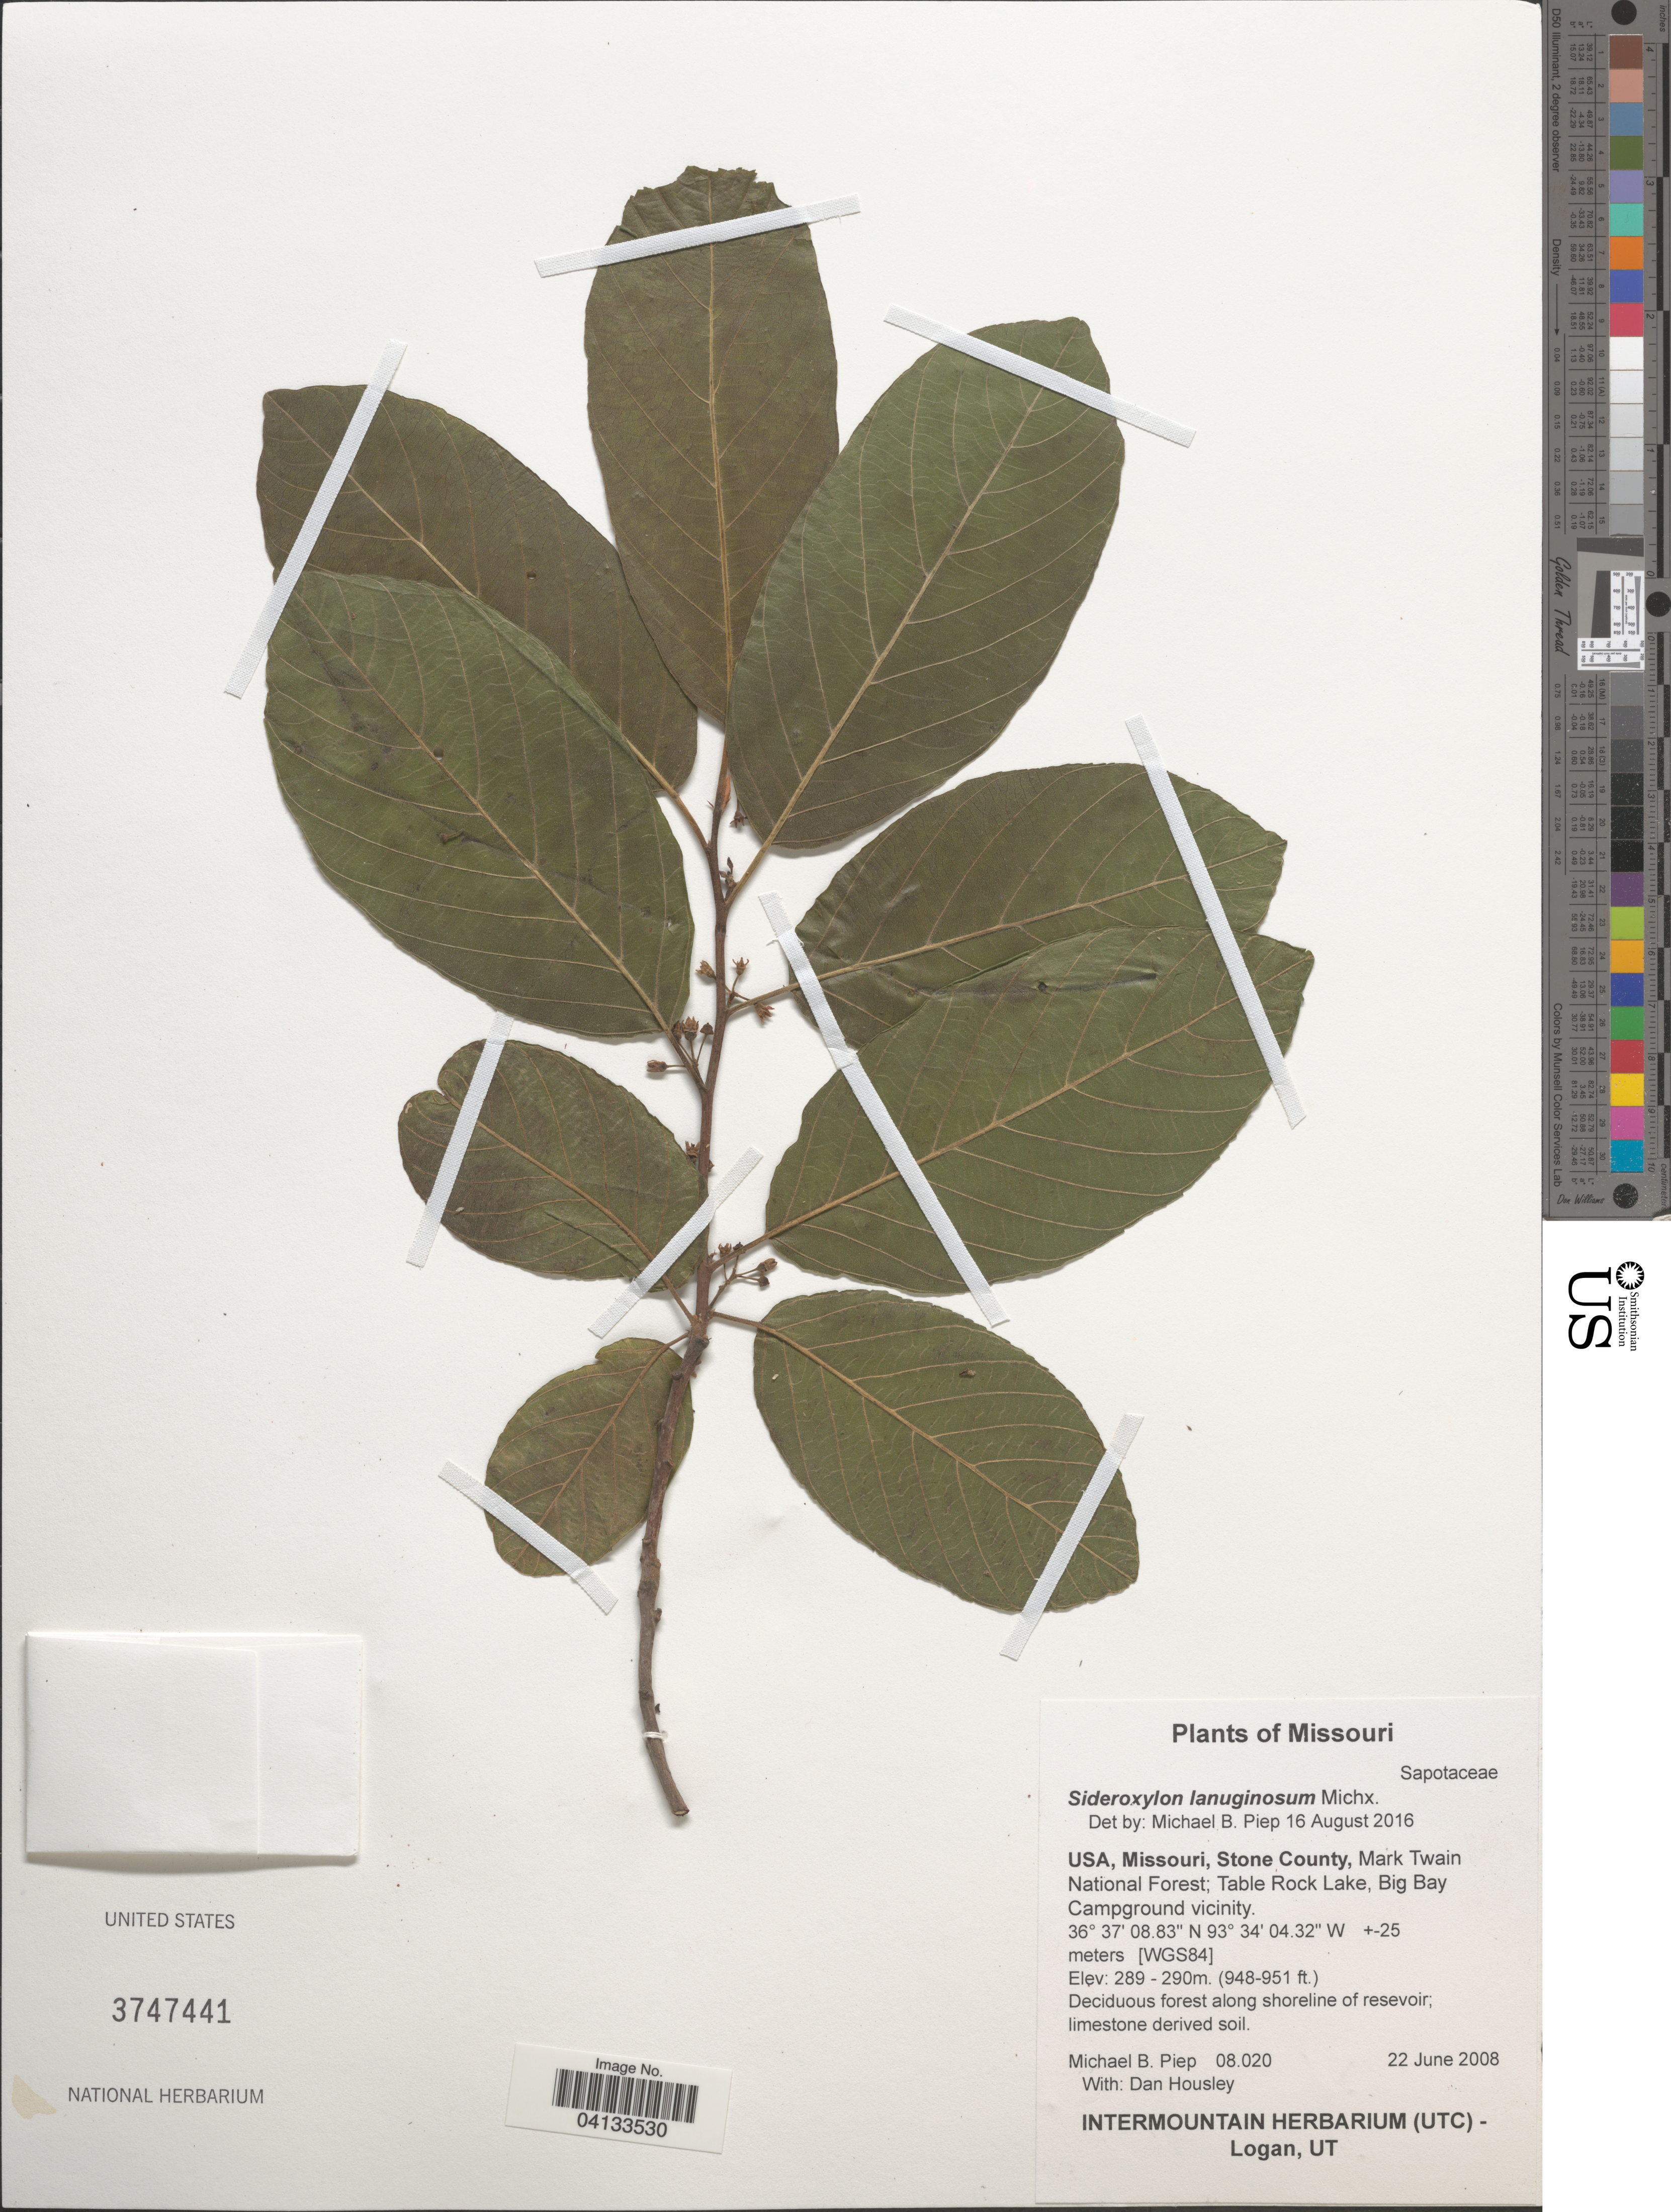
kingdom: Plantae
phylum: Tracheophyta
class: Magnoliopsida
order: Ericales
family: Sapotaceae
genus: Sideroxylon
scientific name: Sideroxylon lanuginosum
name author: Michx.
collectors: M. Piep & D. Housley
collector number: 08.020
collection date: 2008-06-22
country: United States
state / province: Missouri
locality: Stone County, Mark Twain National Forest; Table Rock Lake, Big Bay Campground vicinity. [WGS84].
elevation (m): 289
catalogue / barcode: US 3747441